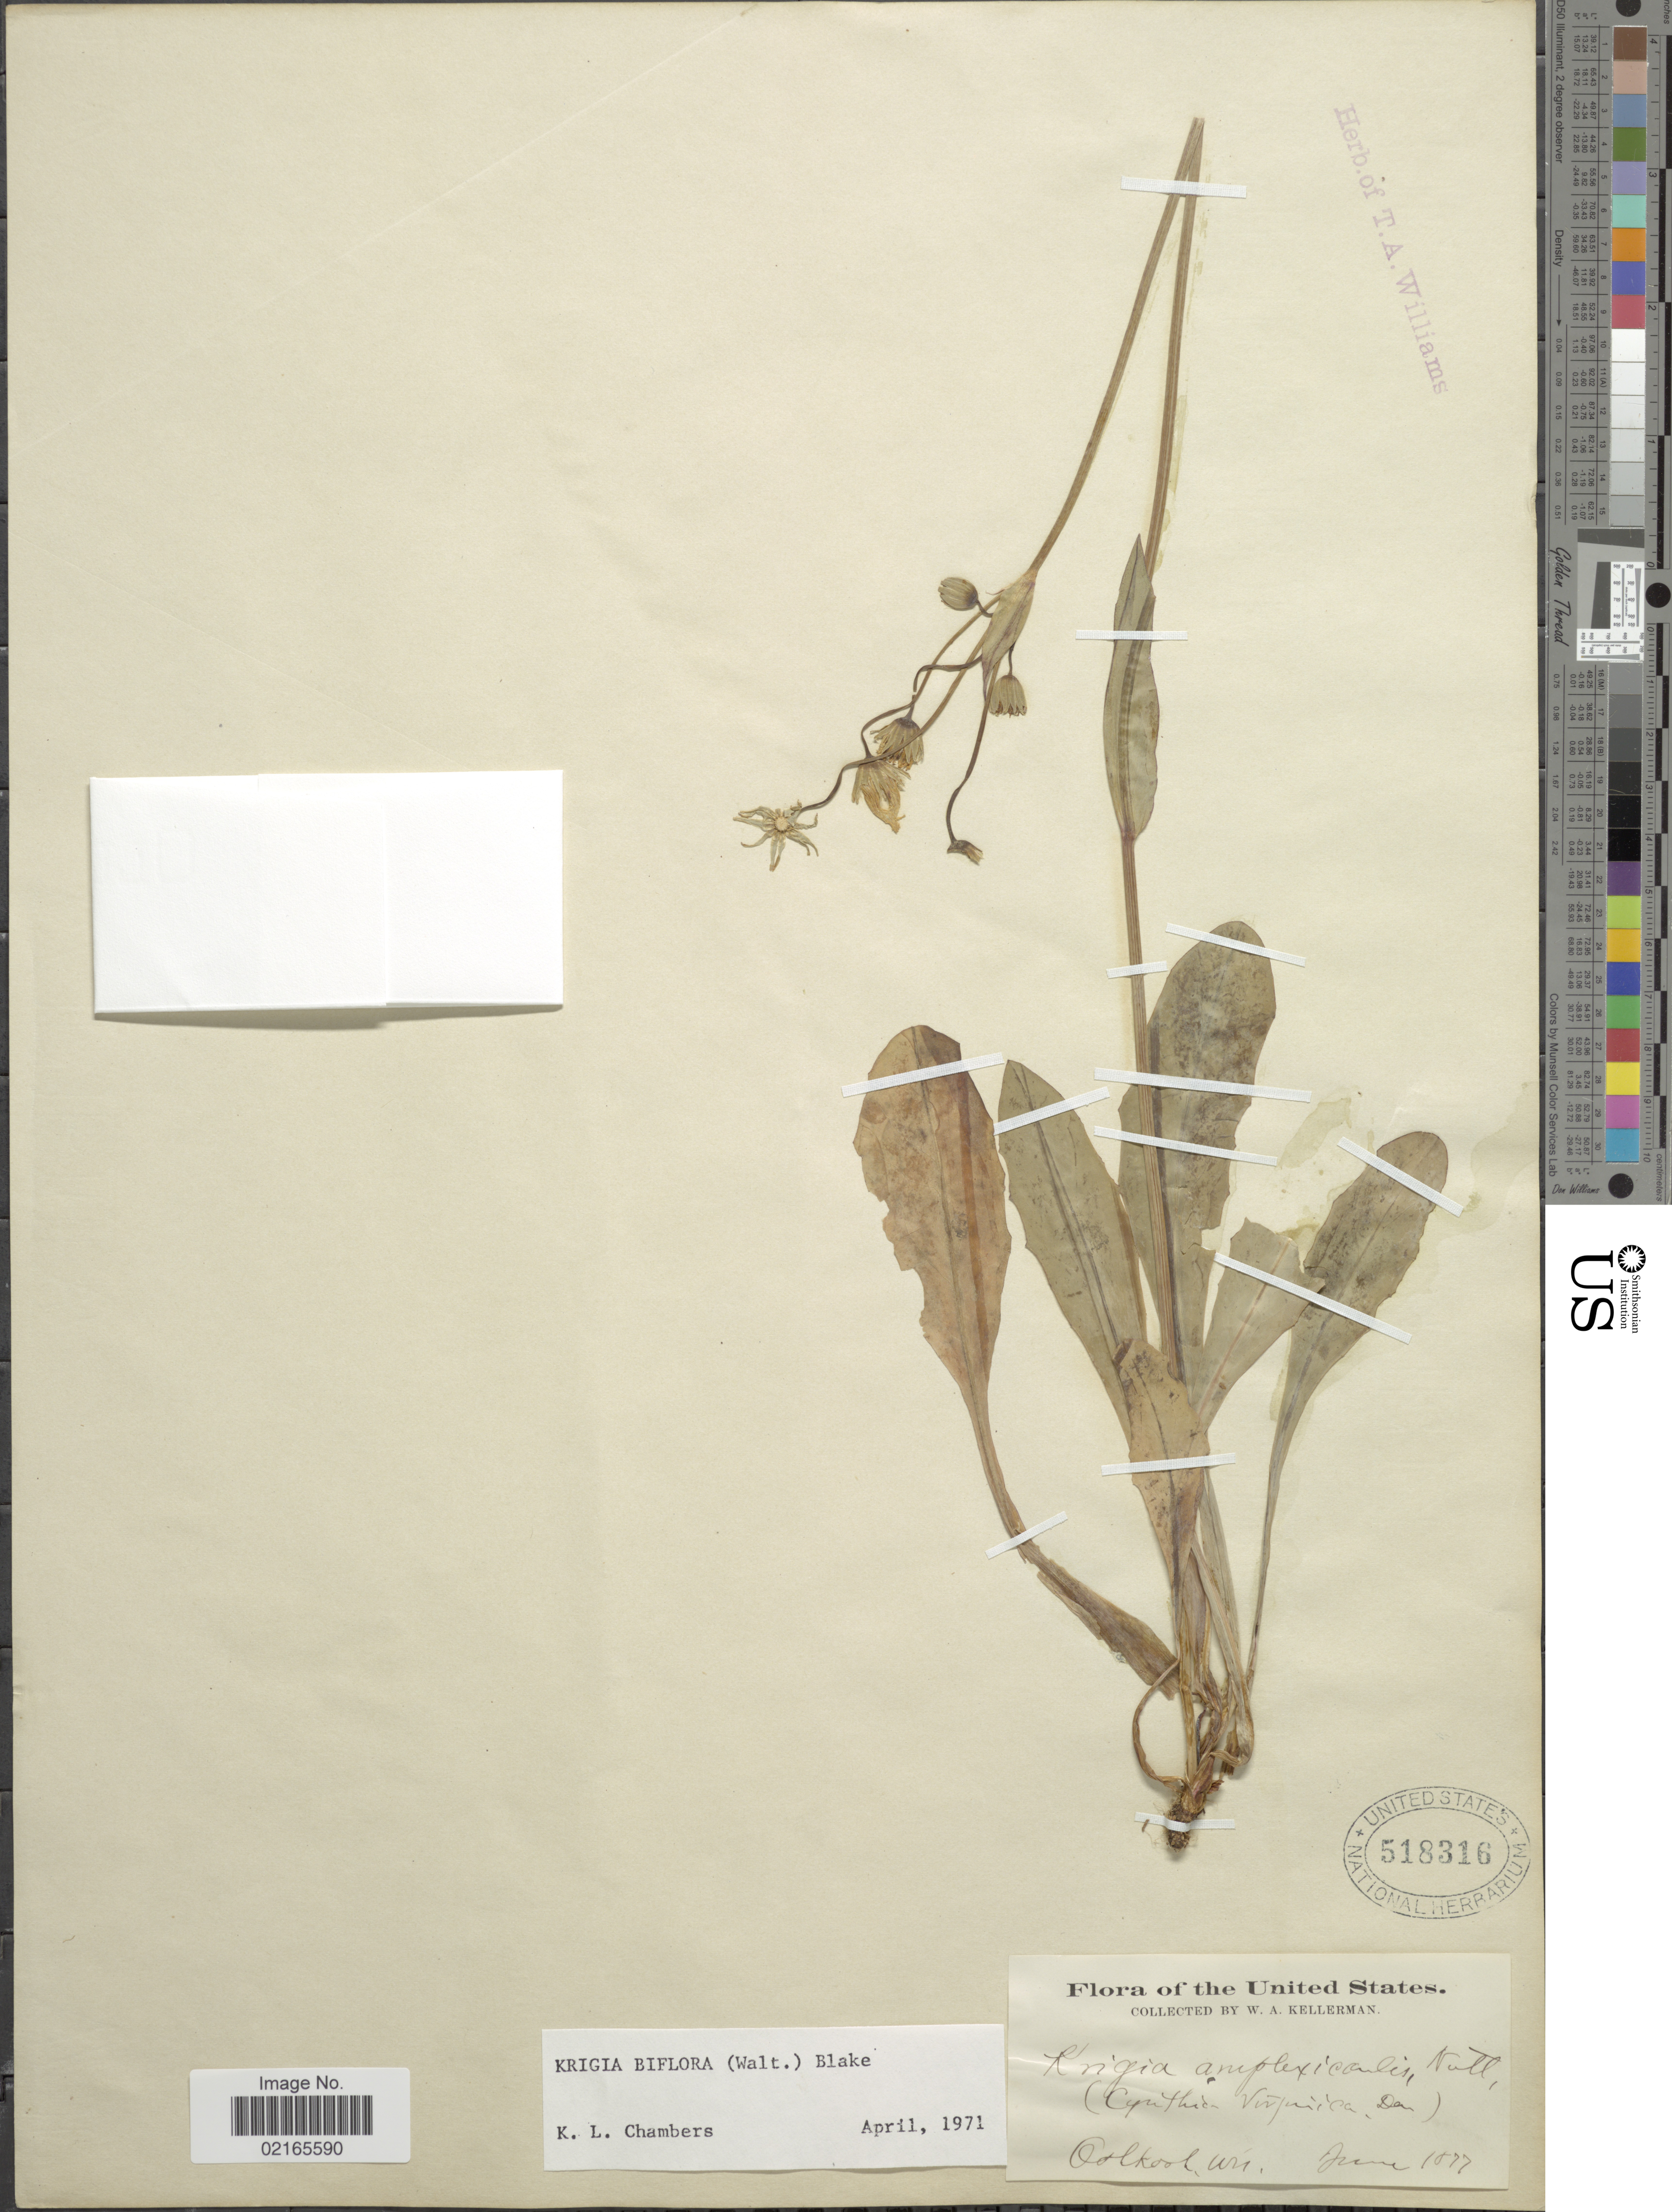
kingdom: Plantae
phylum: Tracheophyta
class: Magnoliopsida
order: Asterales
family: Asteraceae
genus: Krigia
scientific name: Krigia biflora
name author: (Walter) S.F. Blake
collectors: W. Kellerman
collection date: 1877-06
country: United States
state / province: Wisconsin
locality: Oshkosh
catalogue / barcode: US 518316